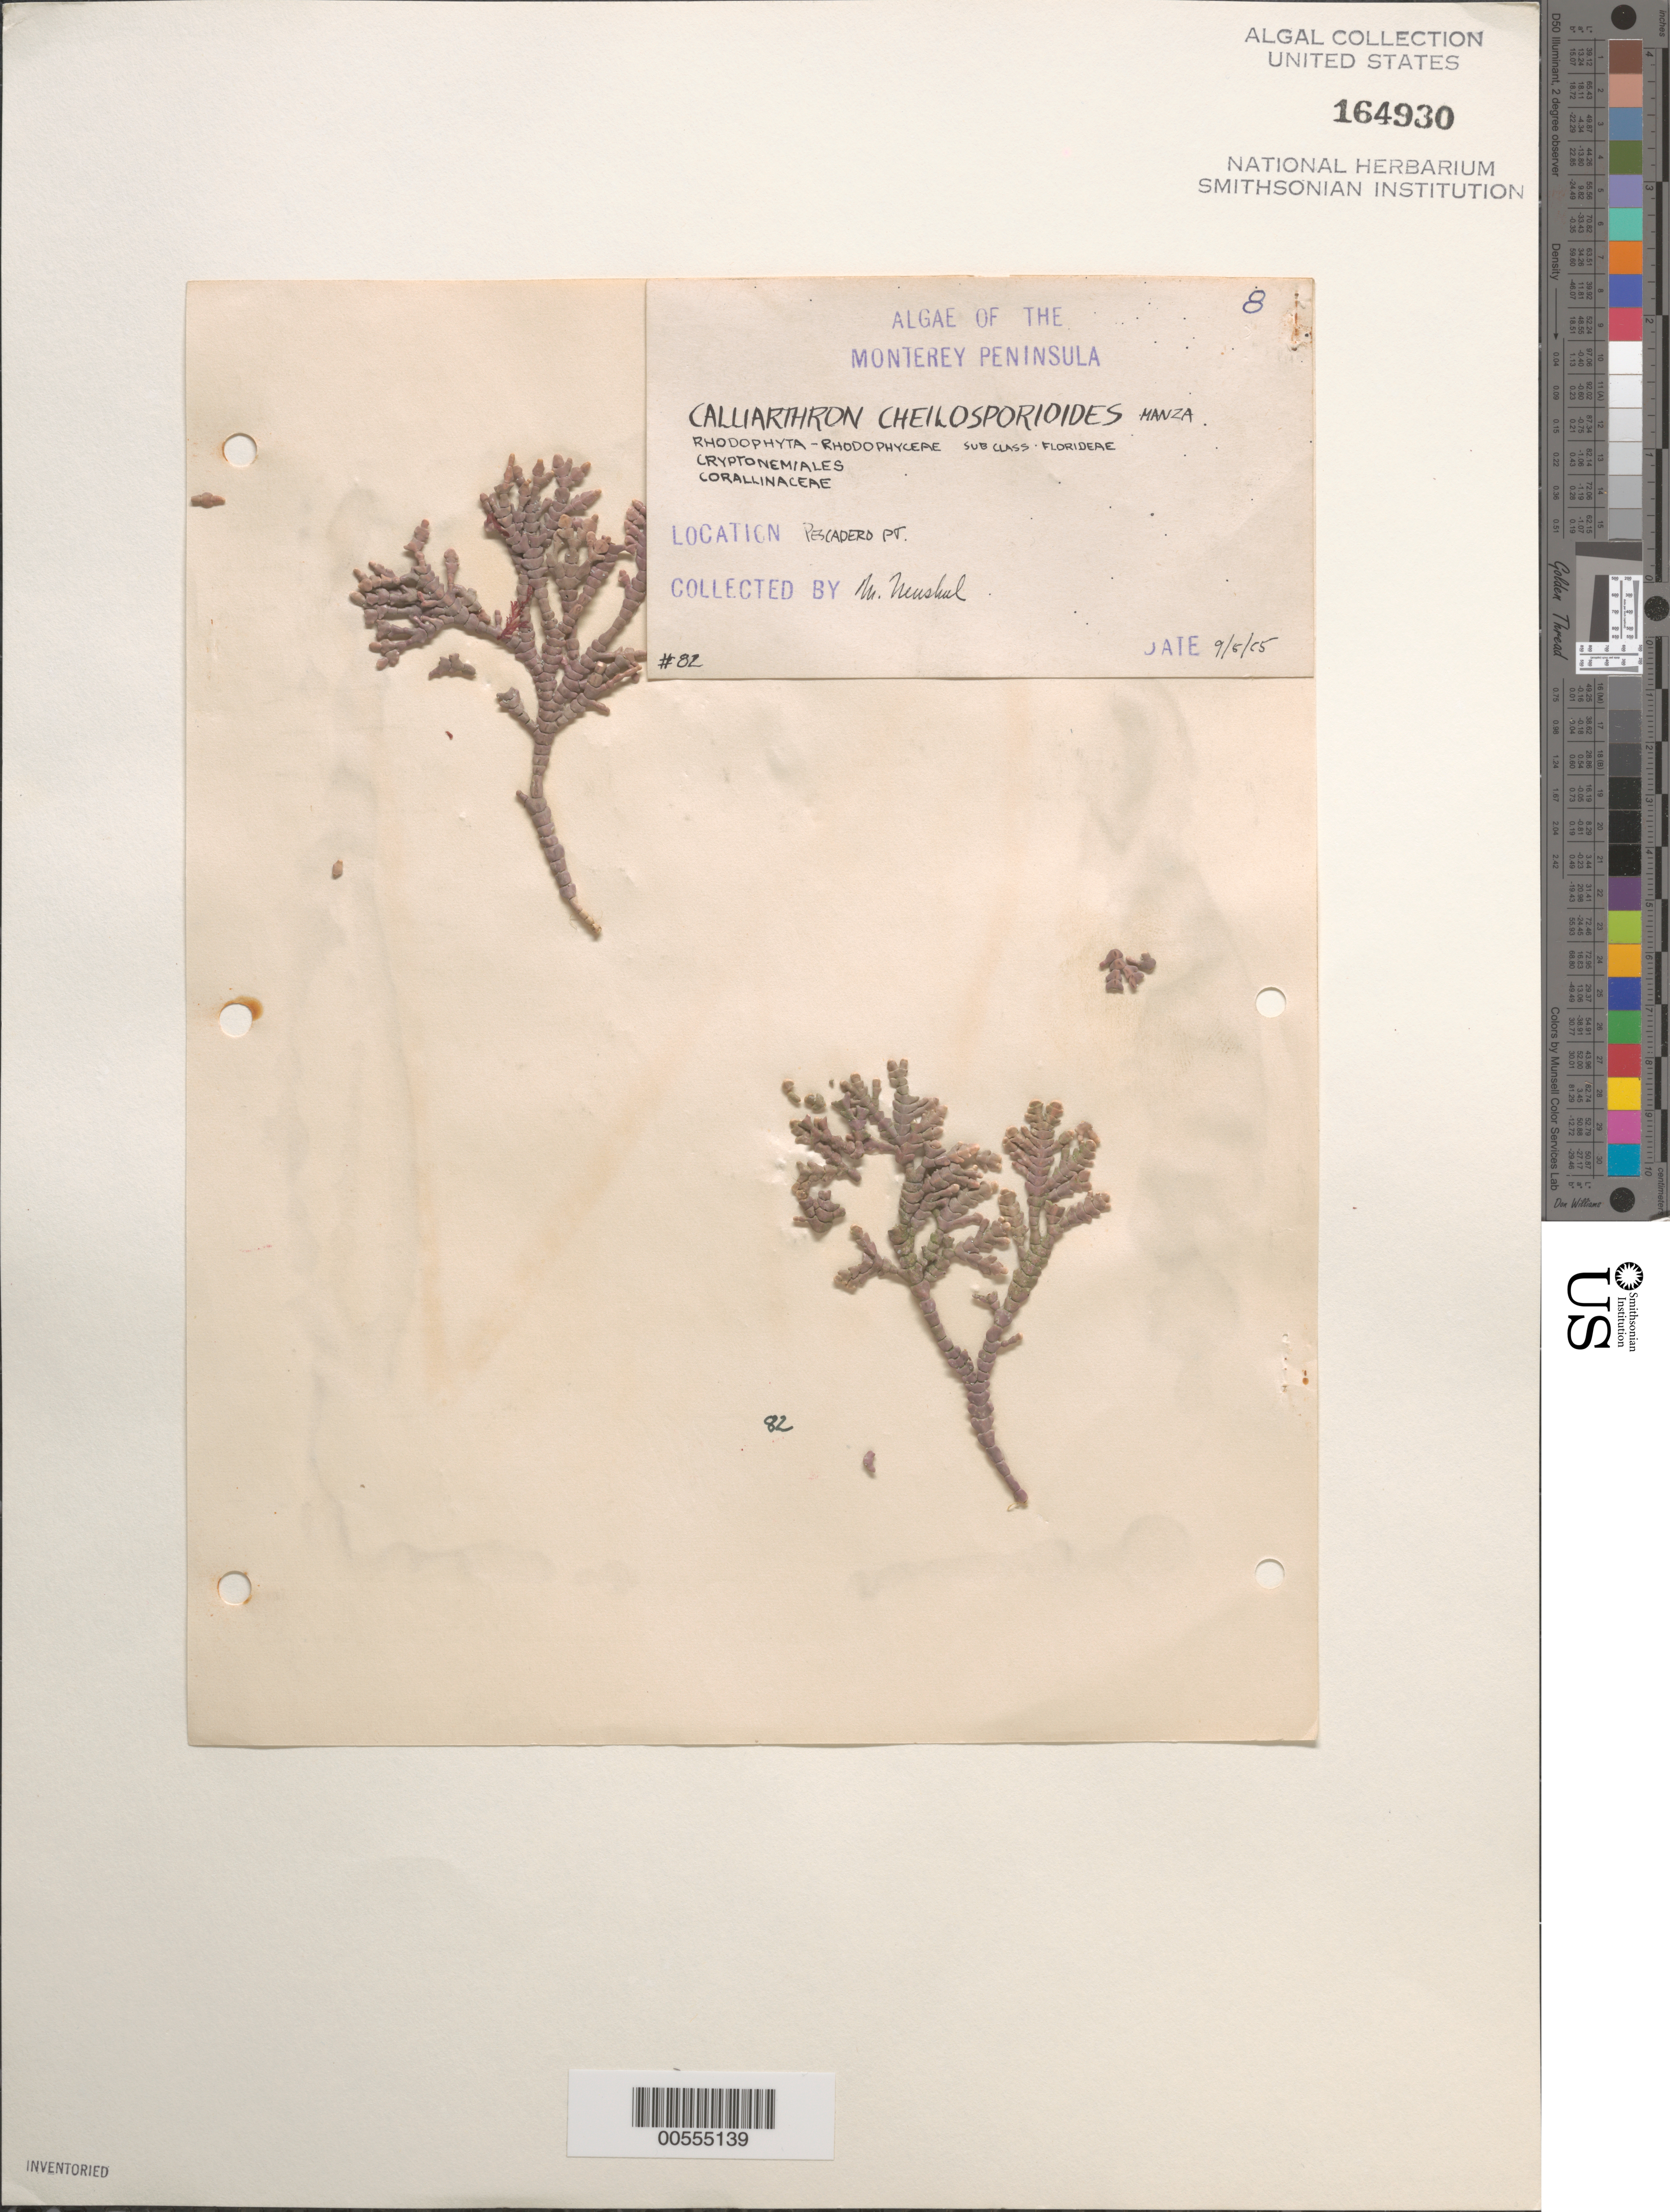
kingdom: Plantae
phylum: Rhodophyta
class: Florideophyceae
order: Corallinales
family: Corallinaceae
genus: Calliarthron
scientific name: Calliarthron cheilosporioides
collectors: M. Neushul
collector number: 82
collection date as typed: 05 Sep 1965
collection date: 1965-09-05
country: United States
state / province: California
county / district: Monterey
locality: Pescadero Point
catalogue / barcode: US 164930